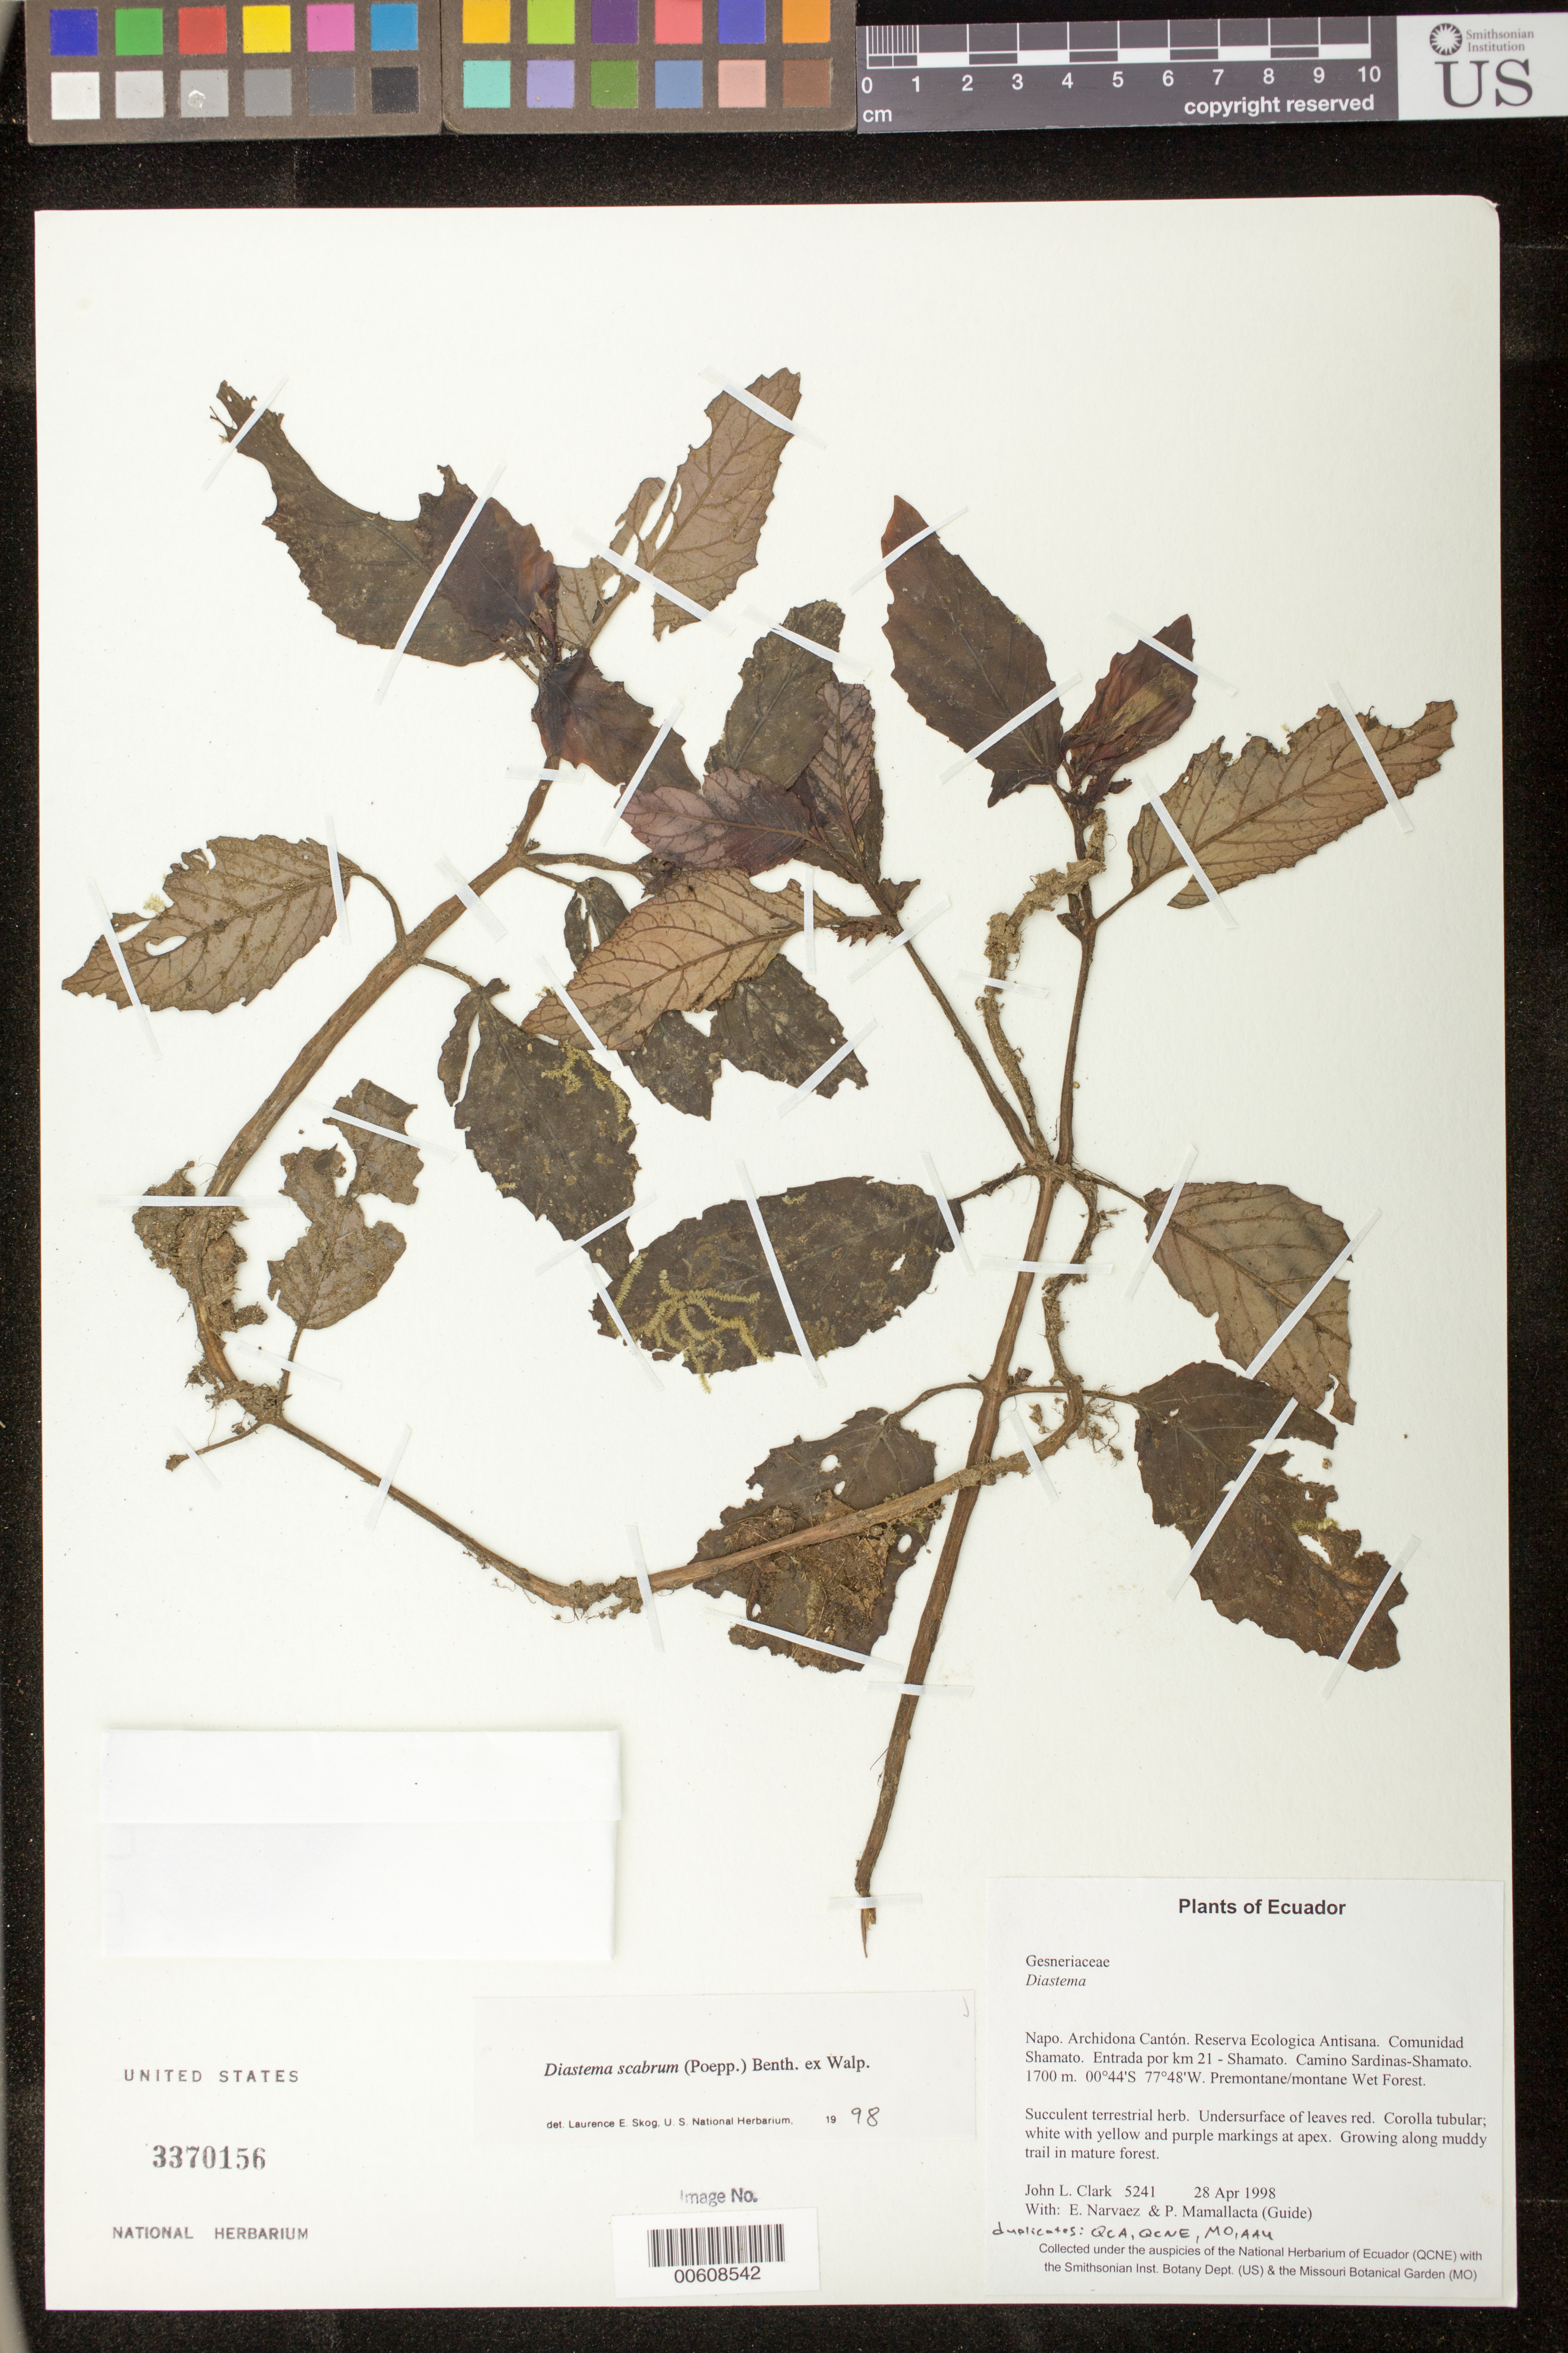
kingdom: Plantae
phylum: Tracheophyta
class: Magnoliopsida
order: Lamiales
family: Gesneriaceae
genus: Diastema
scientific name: Diastema scabrum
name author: (Poepp.) Benth. ex Walp.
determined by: Skog, Laurence E.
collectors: J. L. Clark, E. Narváez & P. Mamallacta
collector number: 5241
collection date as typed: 28 Apr 1998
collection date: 1998-04-28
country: Ecuador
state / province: Napo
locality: Archidona Cantón. Reserva Ecologica Antisana. Comunidad Shamato. Entrada por km 21 - Shamato. Camino Sardinas-Shamato.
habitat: Premontane/montane Wet Forest. Growing along muddy trail in mature forest.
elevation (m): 1700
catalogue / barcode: US 3370156